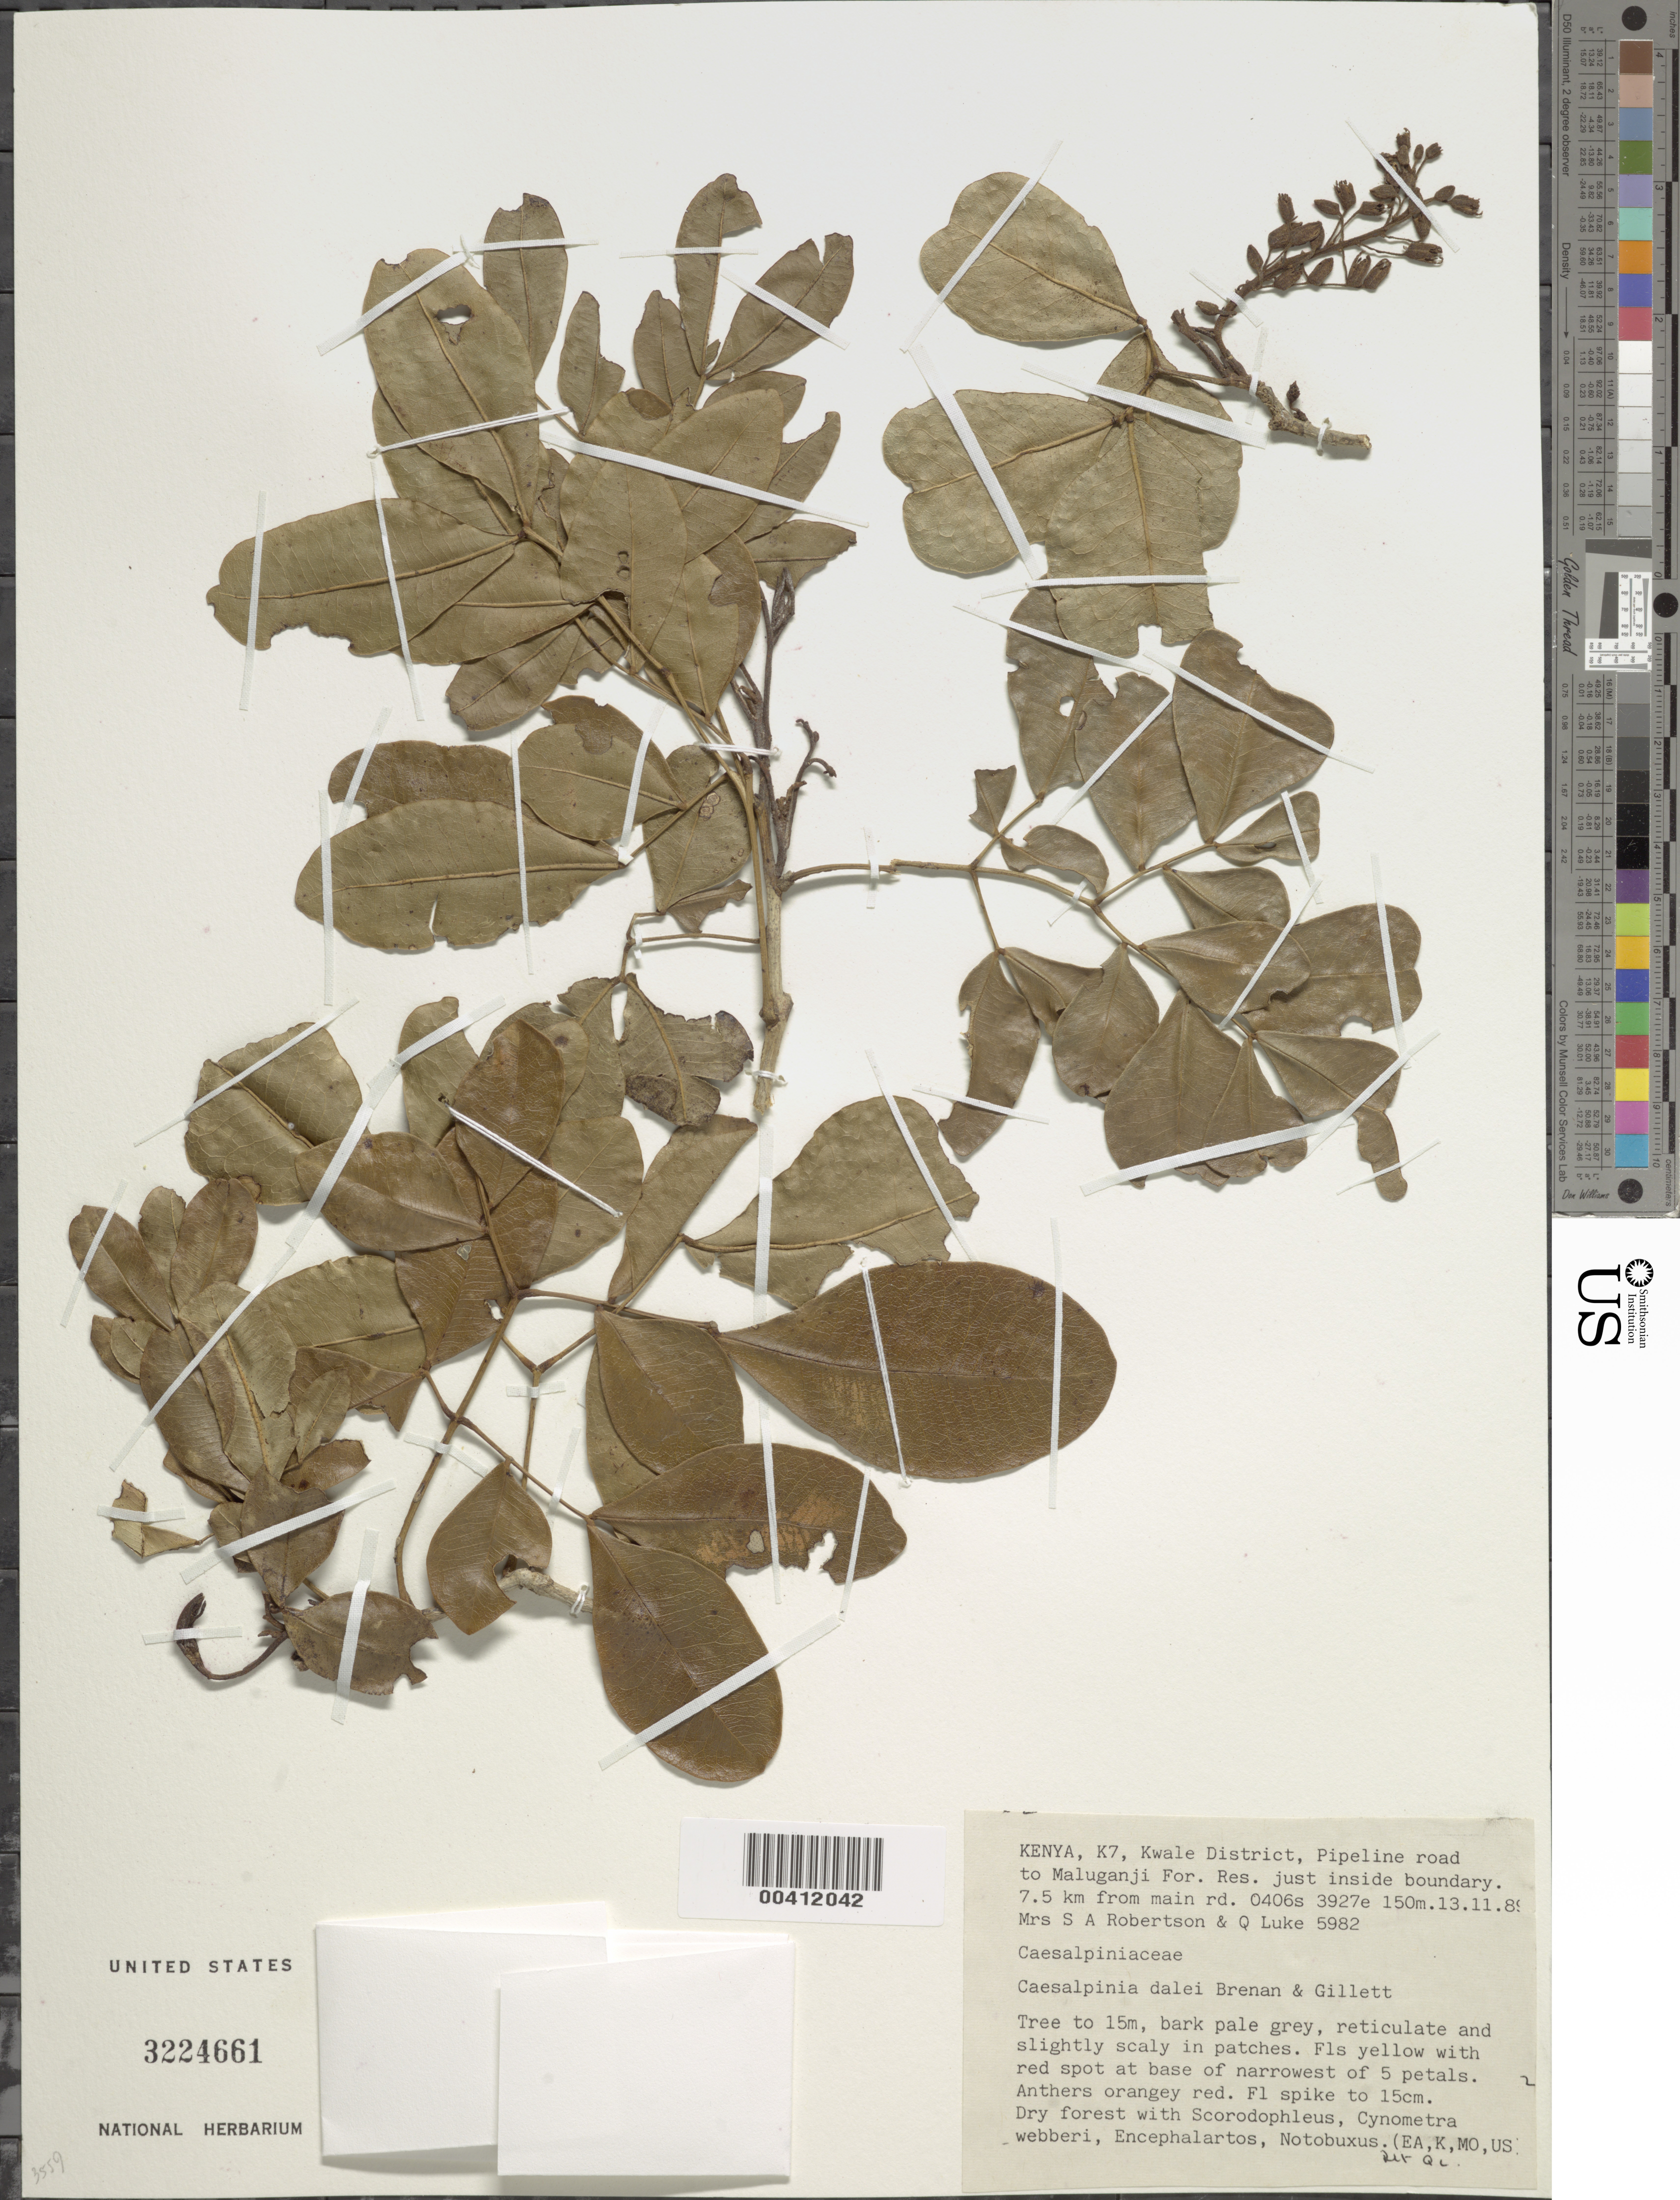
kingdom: Plantae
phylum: Tracheophyta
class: Magnoliopsida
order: Fabales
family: Fabaceae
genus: Stuhlmannia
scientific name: Stuhlmannia moavi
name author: Taub.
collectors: S. A. Robertson & Q. Luke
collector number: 5982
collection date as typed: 13 Nov 1989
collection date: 1989-11-13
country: Kenya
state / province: Kwale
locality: Pipeline road to maluganji for. res.; kwale dist.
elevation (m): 150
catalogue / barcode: US 3224661